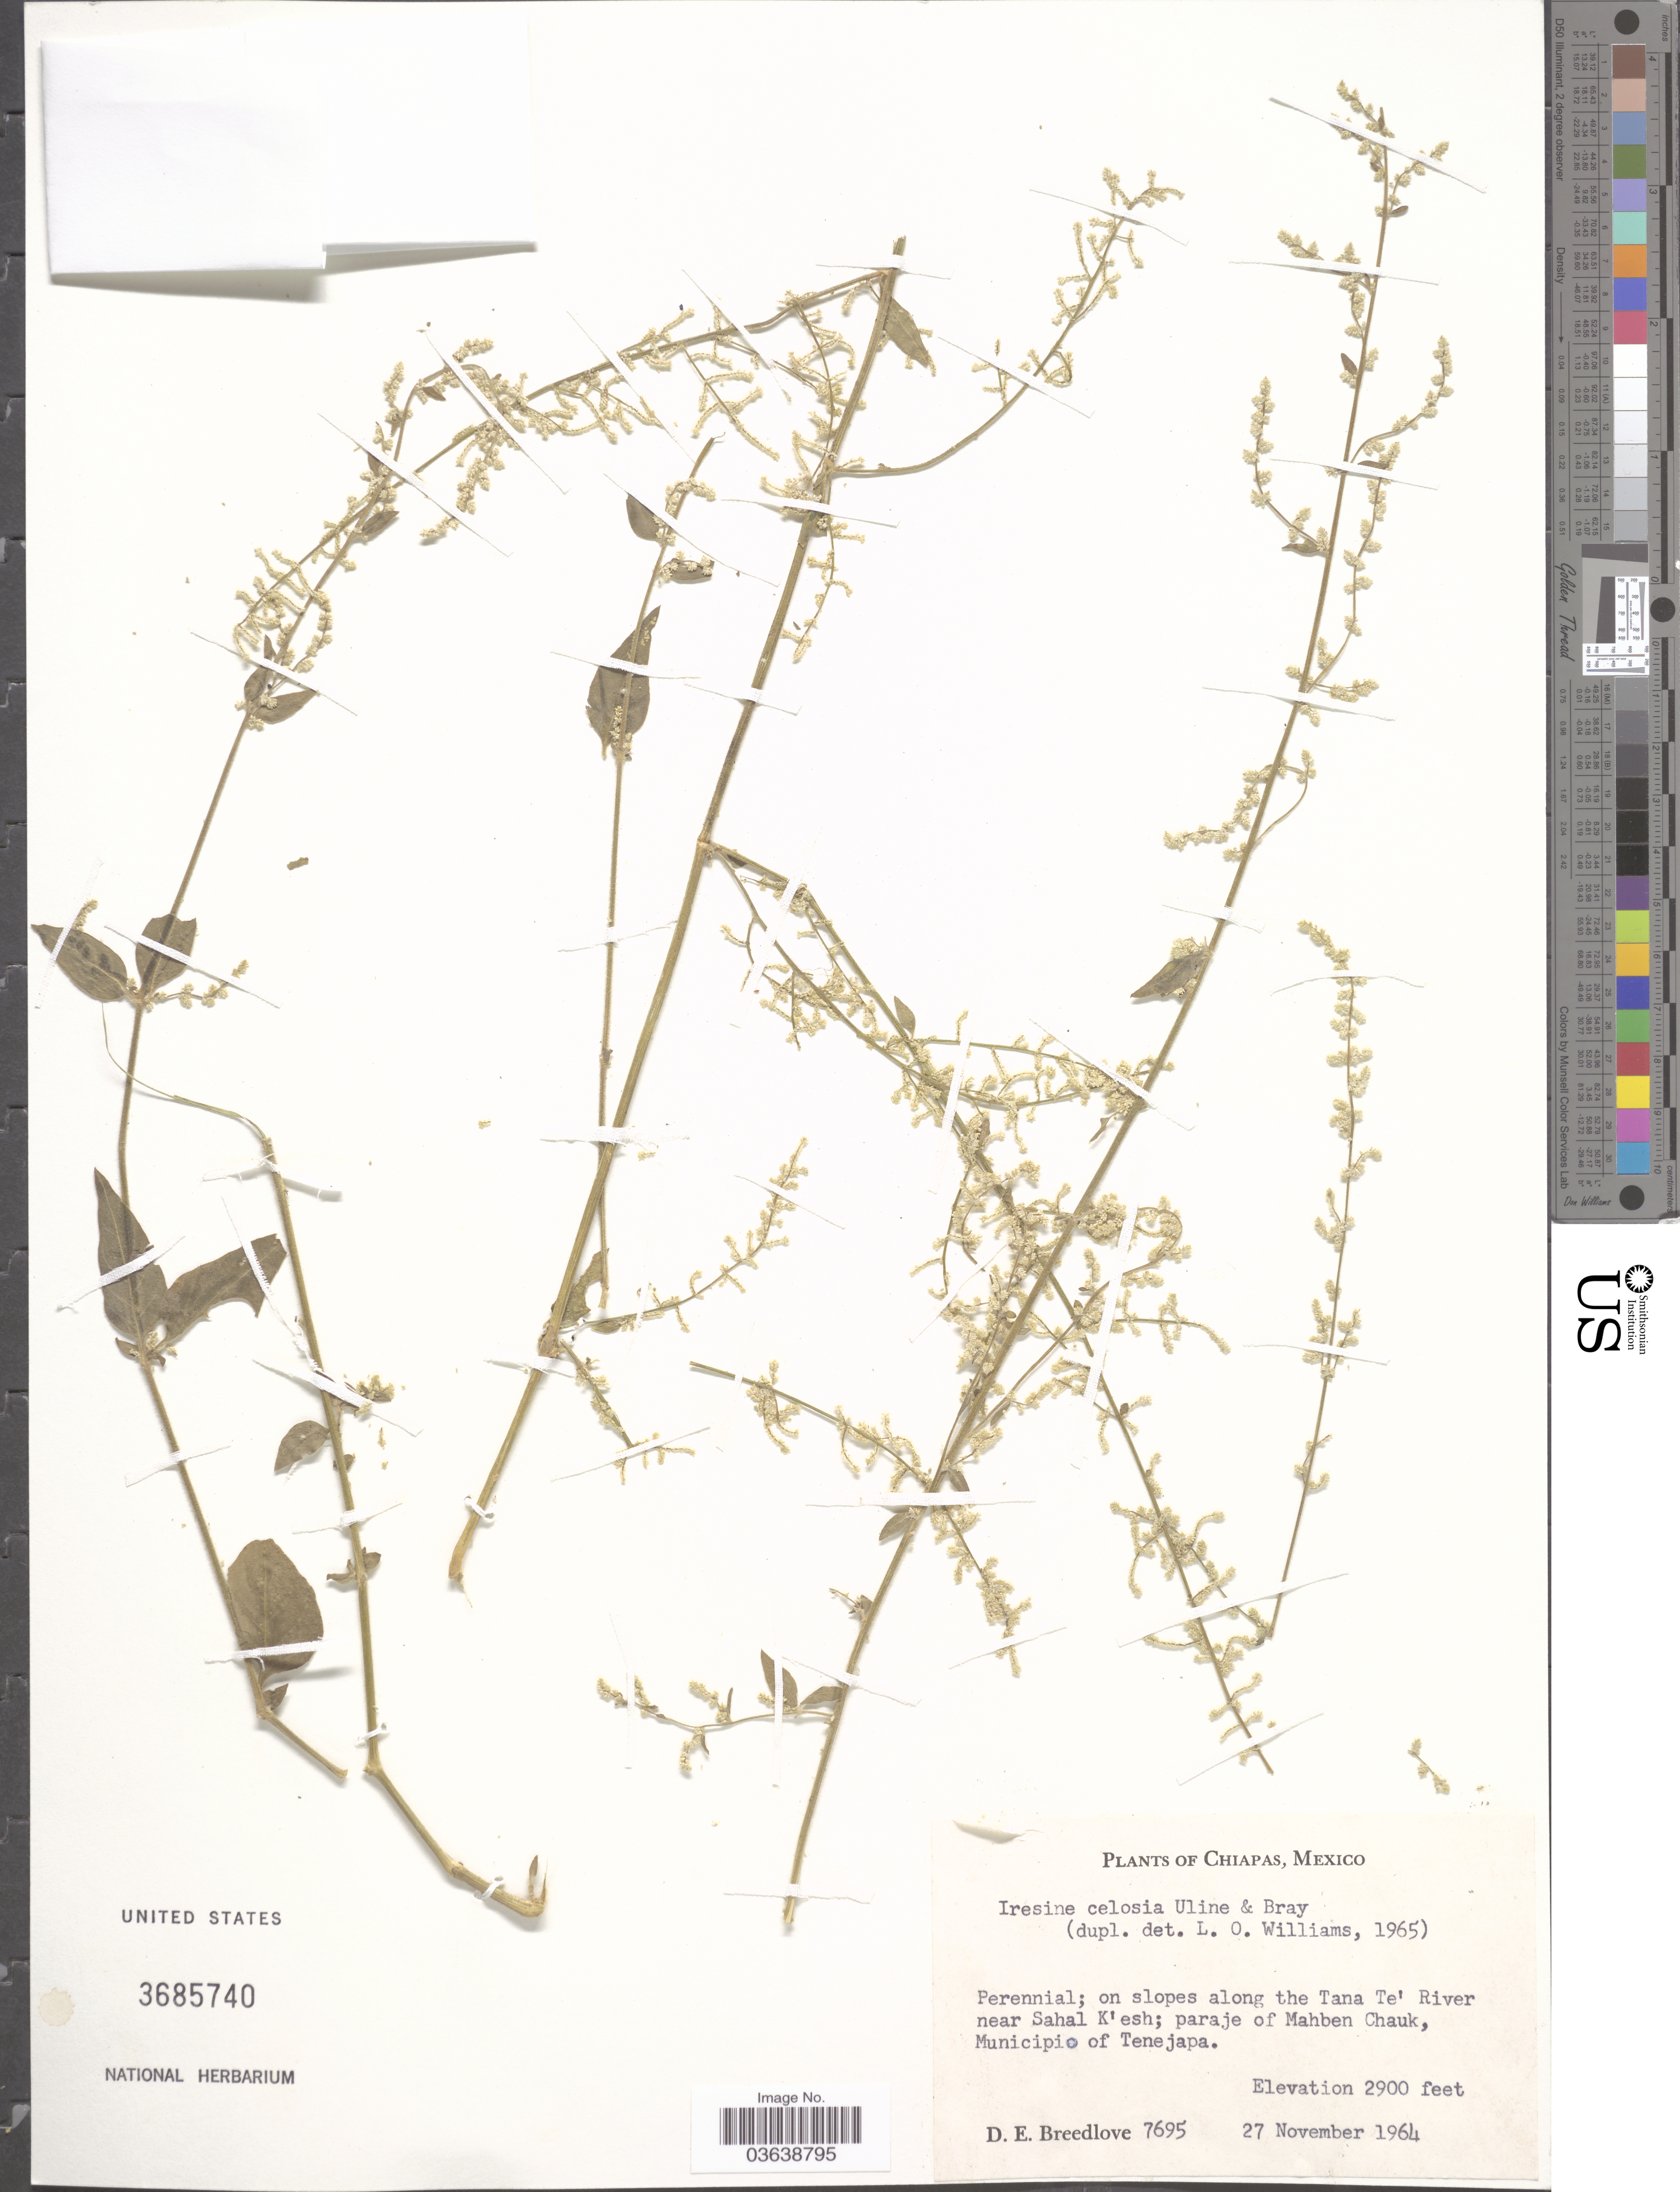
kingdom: Plantae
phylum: Tracheophyta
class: Magnoliopsida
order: Caryophyllales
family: Amaranthaceae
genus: Iresine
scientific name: Iresine celosia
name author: L.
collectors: D. E. Breedlove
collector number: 7695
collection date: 1964-11-27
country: Mexico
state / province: Chiapas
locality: Along the Tana Te' River near Sahal K'esh; paraje of Mahben Chauk, Municipio of Tenejapa.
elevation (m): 884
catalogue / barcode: US 3685740